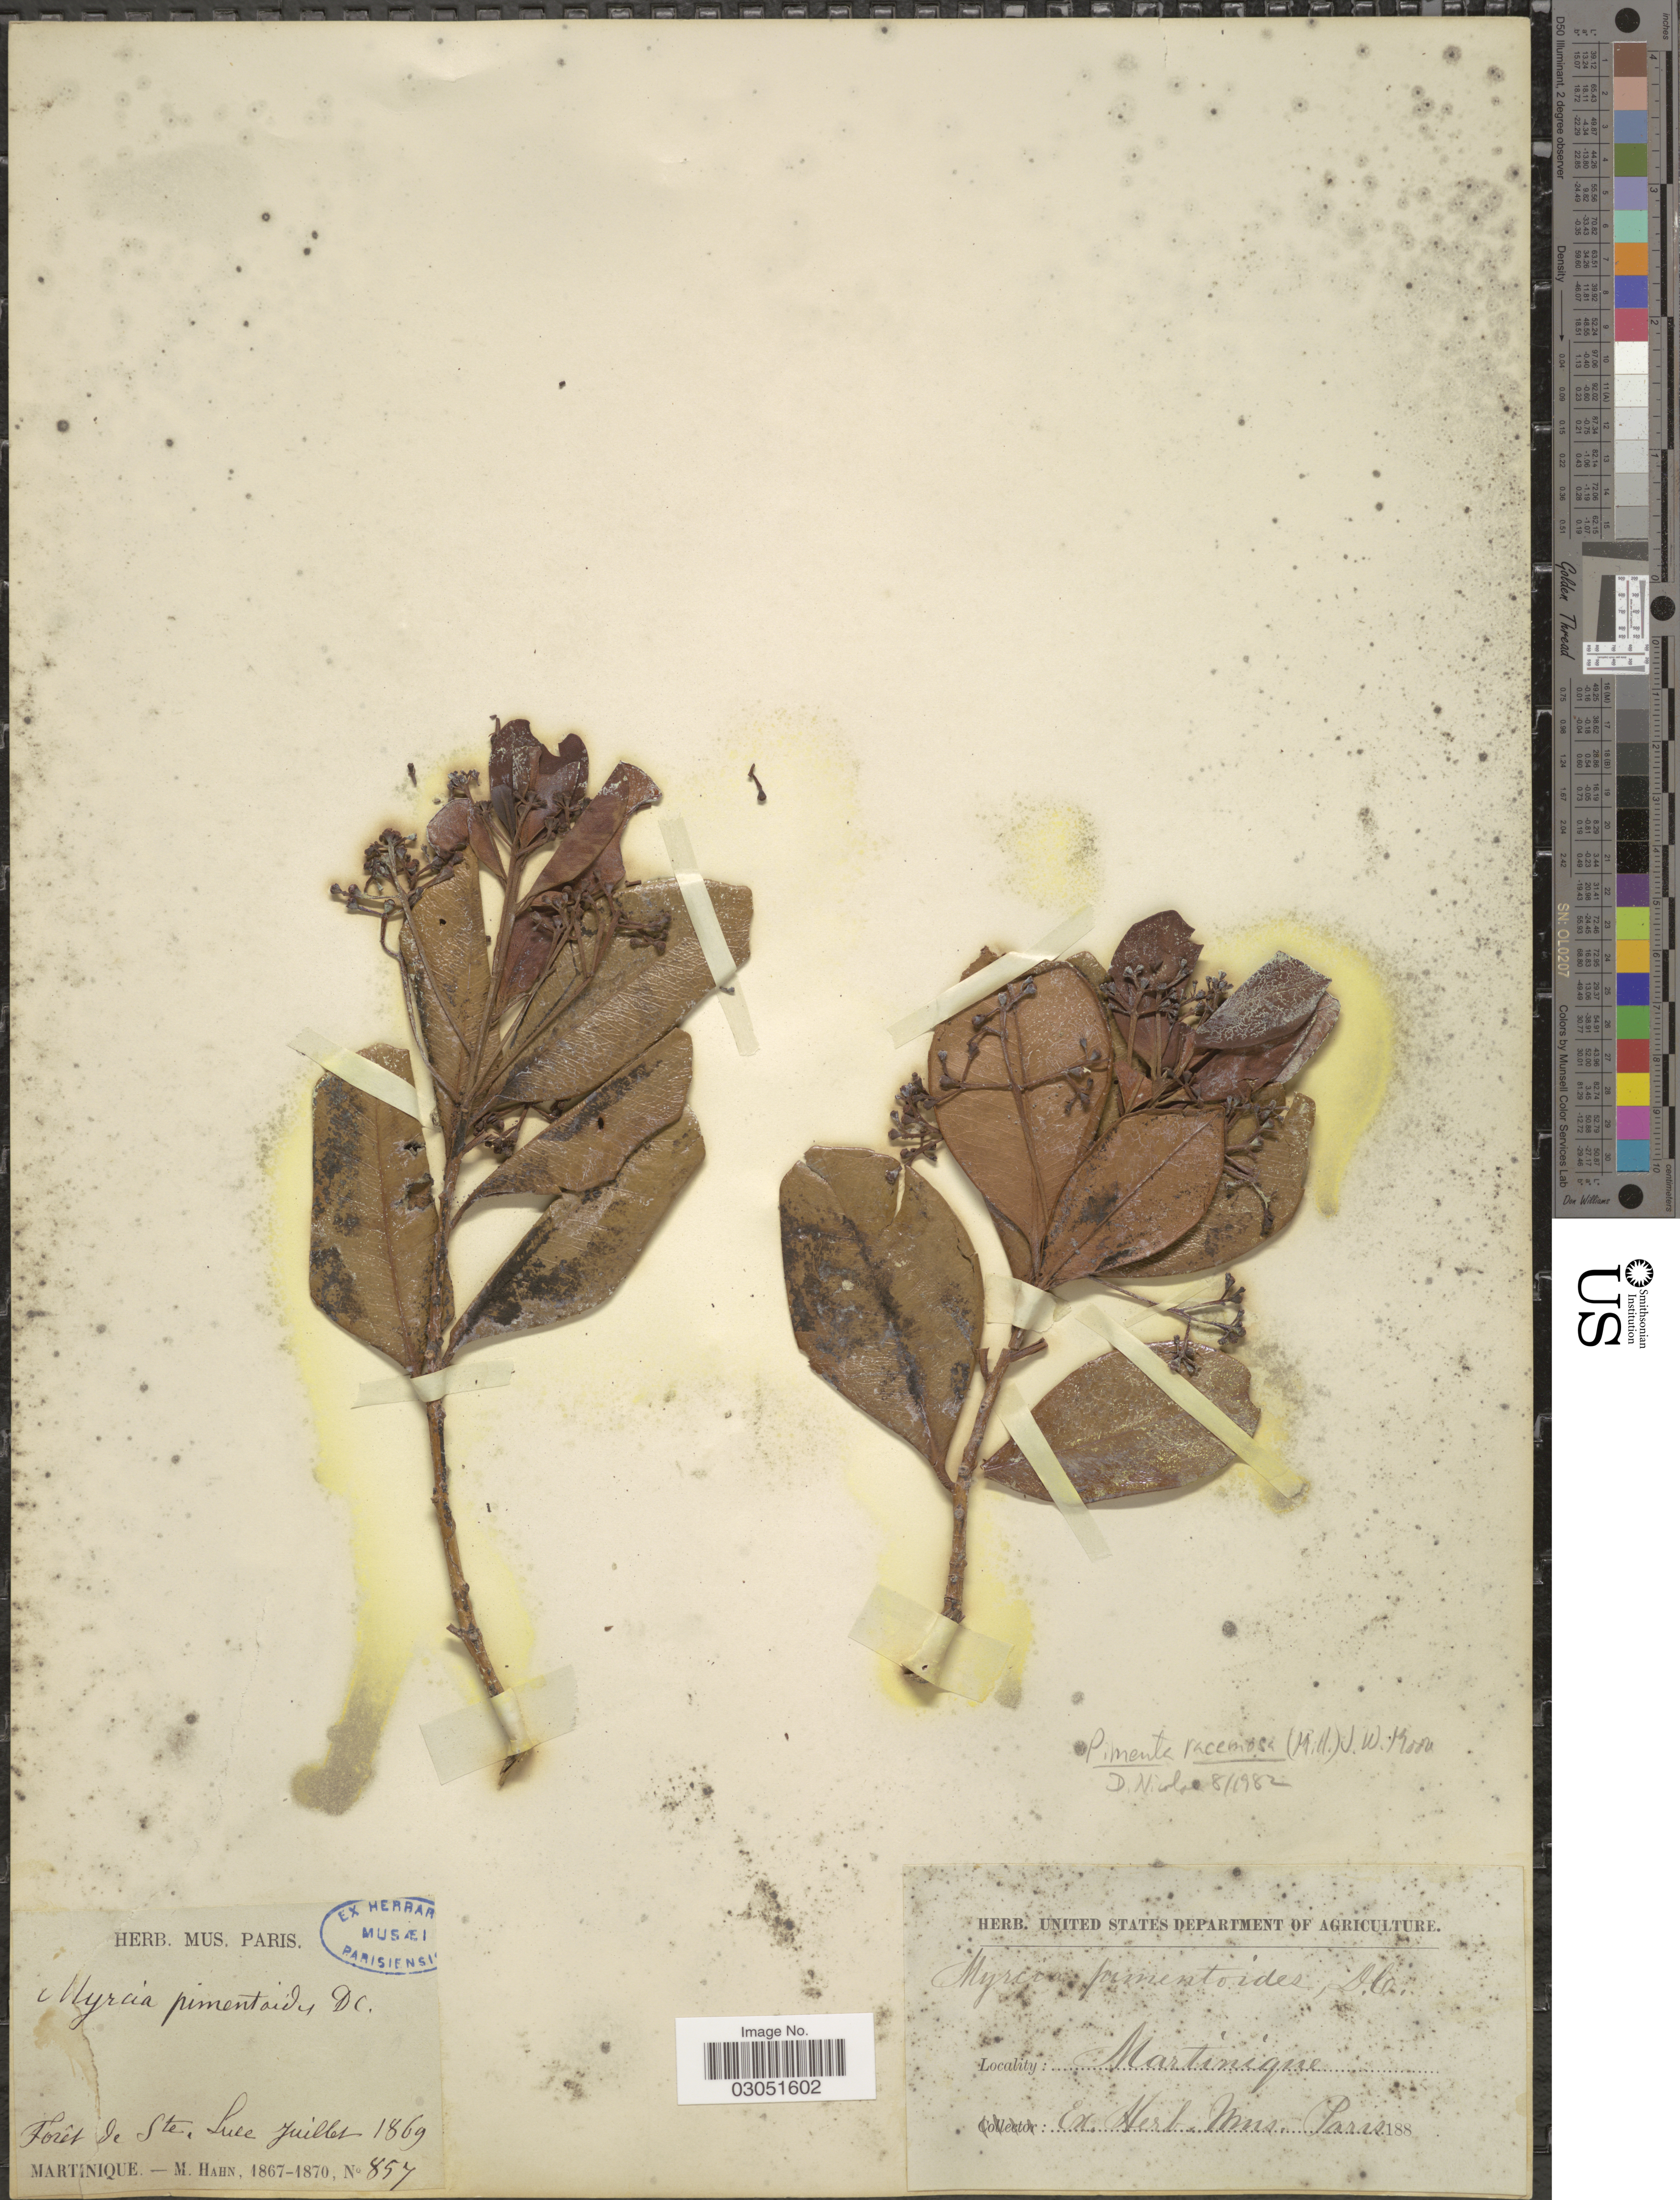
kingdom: Plantae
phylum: Tracheophyta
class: Magnoliopsida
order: Myrtales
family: Myrtaceae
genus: Pimenta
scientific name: Pimenta racemosa var. racemosa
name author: (Mill.) J.W. Moore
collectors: M. Hahn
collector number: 857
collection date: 1867-07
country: Martinique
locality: Forêt de Ste. Suce.